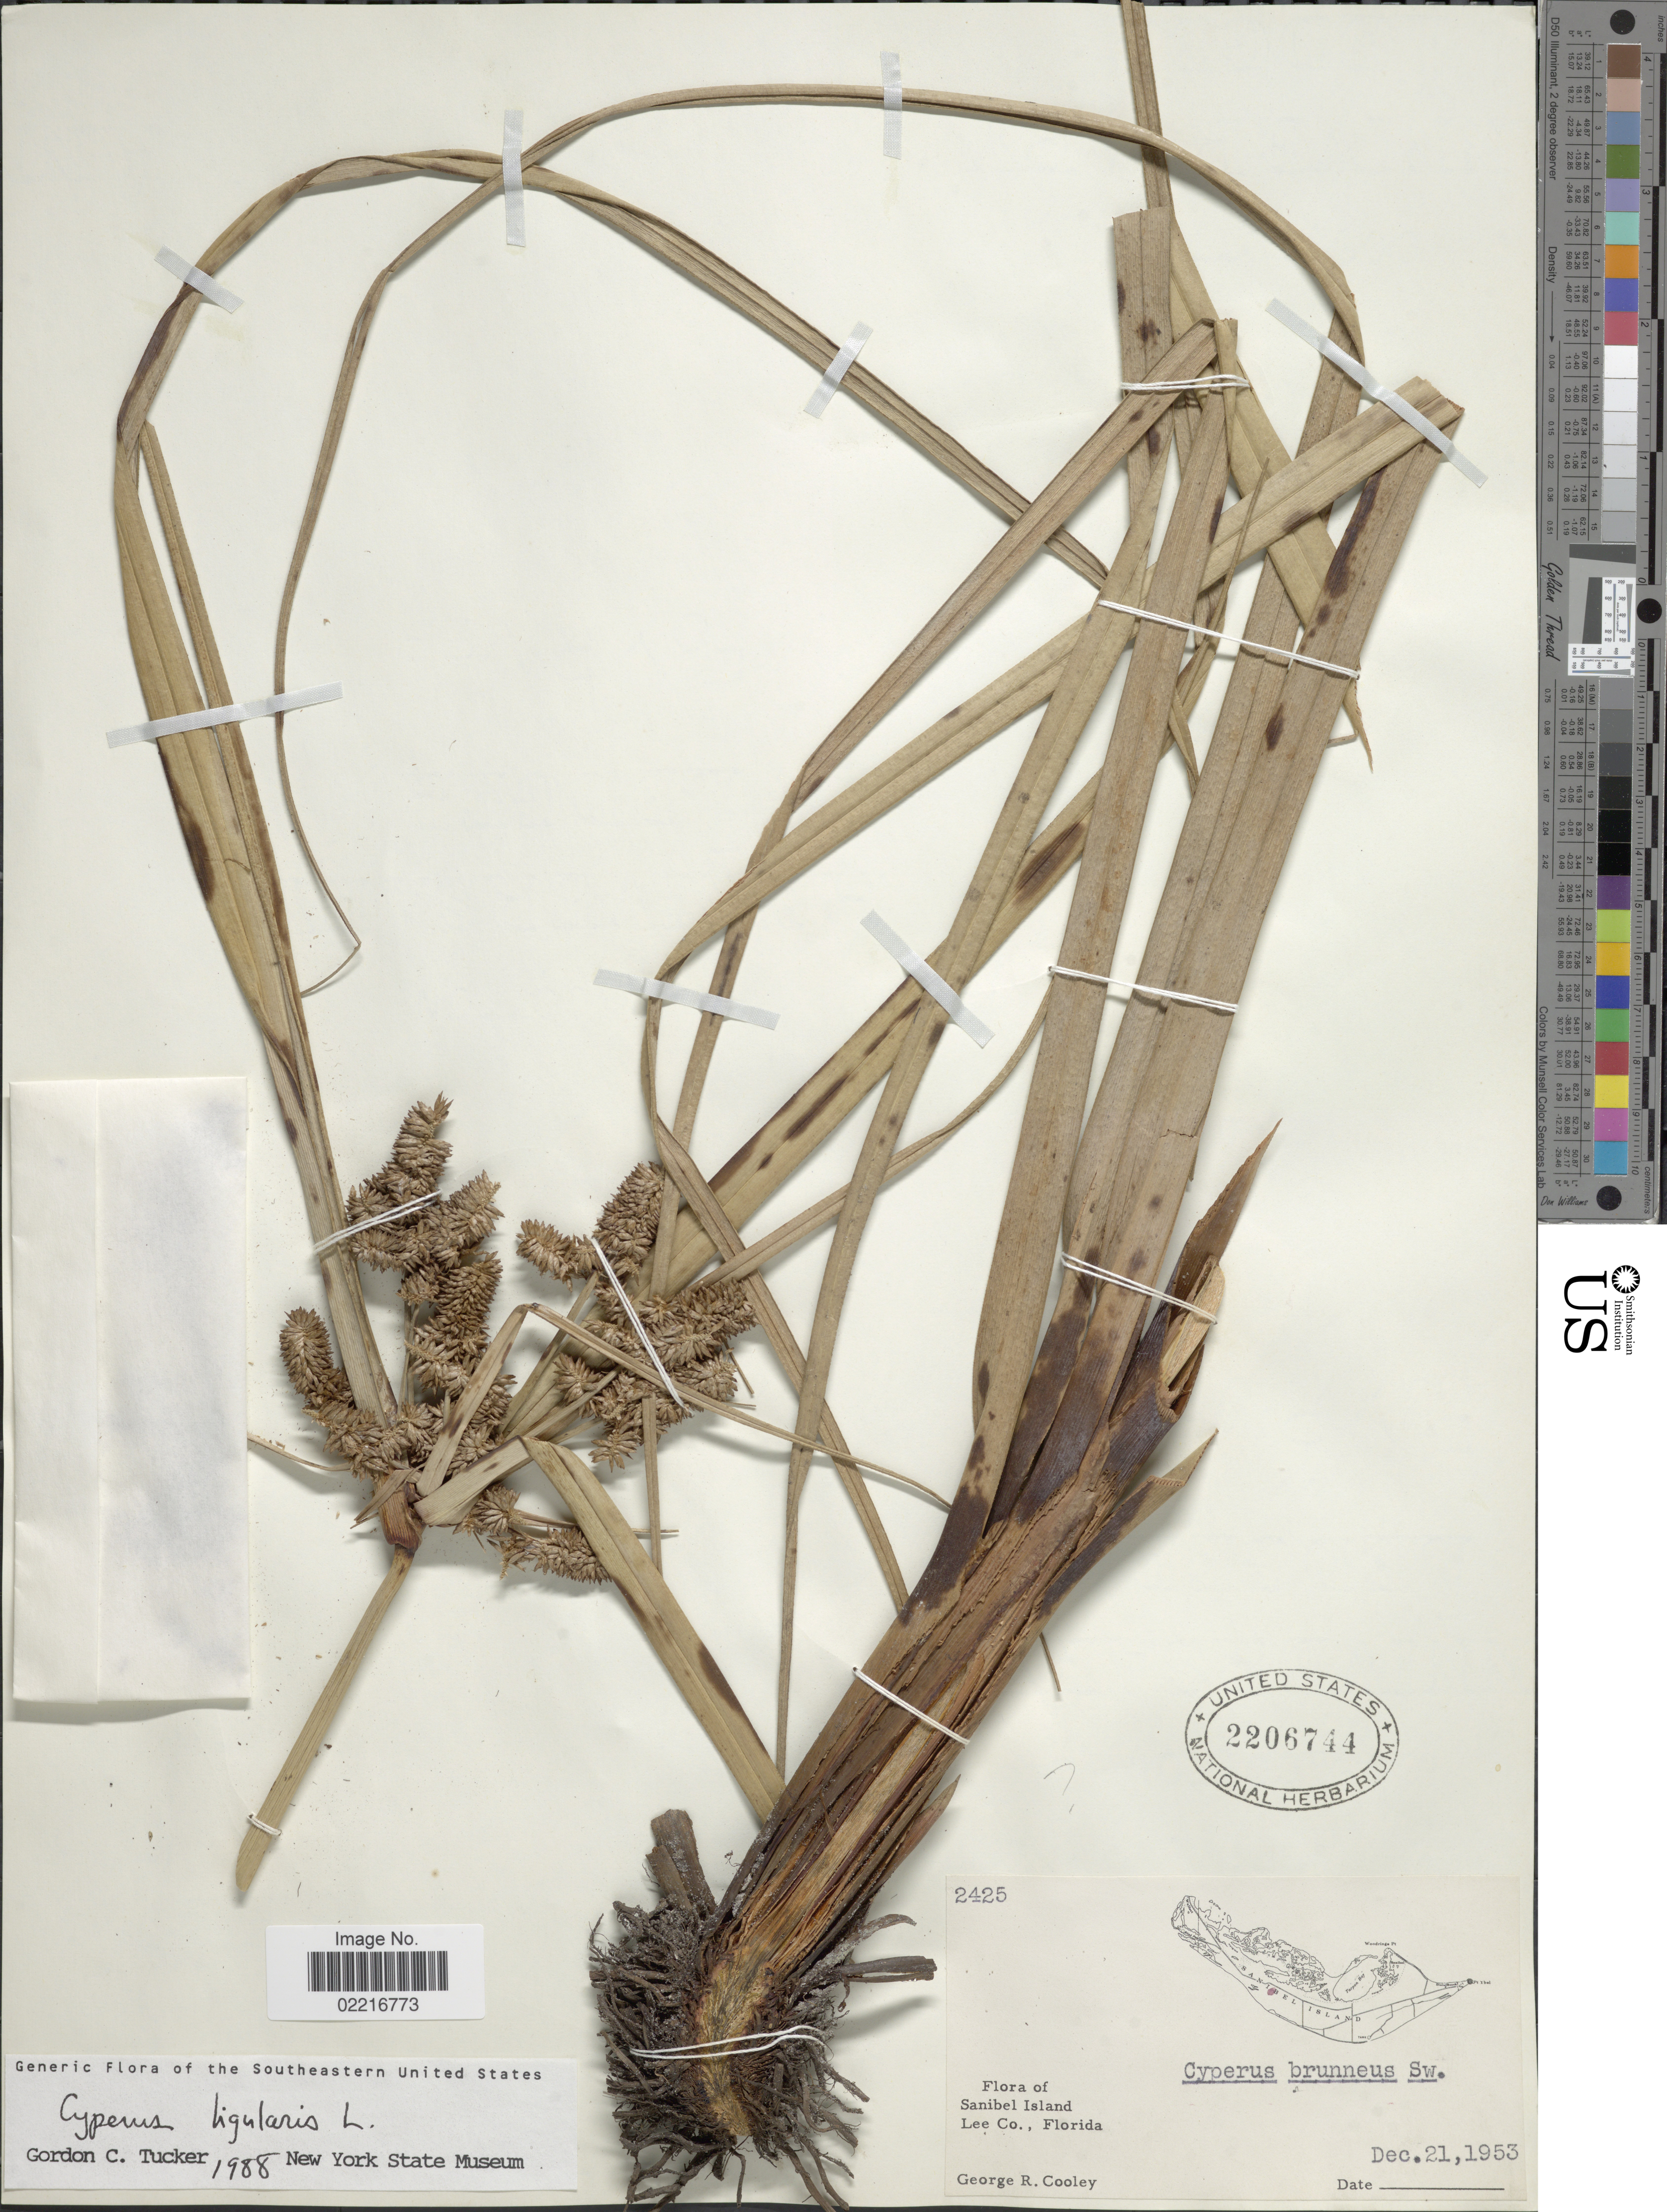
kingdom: Plantae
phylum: Tracheophyta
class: Liliopsida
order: Poales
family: Cyperaceae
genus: Cyperus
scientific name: Cyperus ligularis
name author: L.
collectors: G. R. Cooley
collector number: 2425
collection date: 1953-12-21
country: United States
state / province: Florida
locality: Sanibel Island, Lee Co.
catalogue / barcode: US 2206744